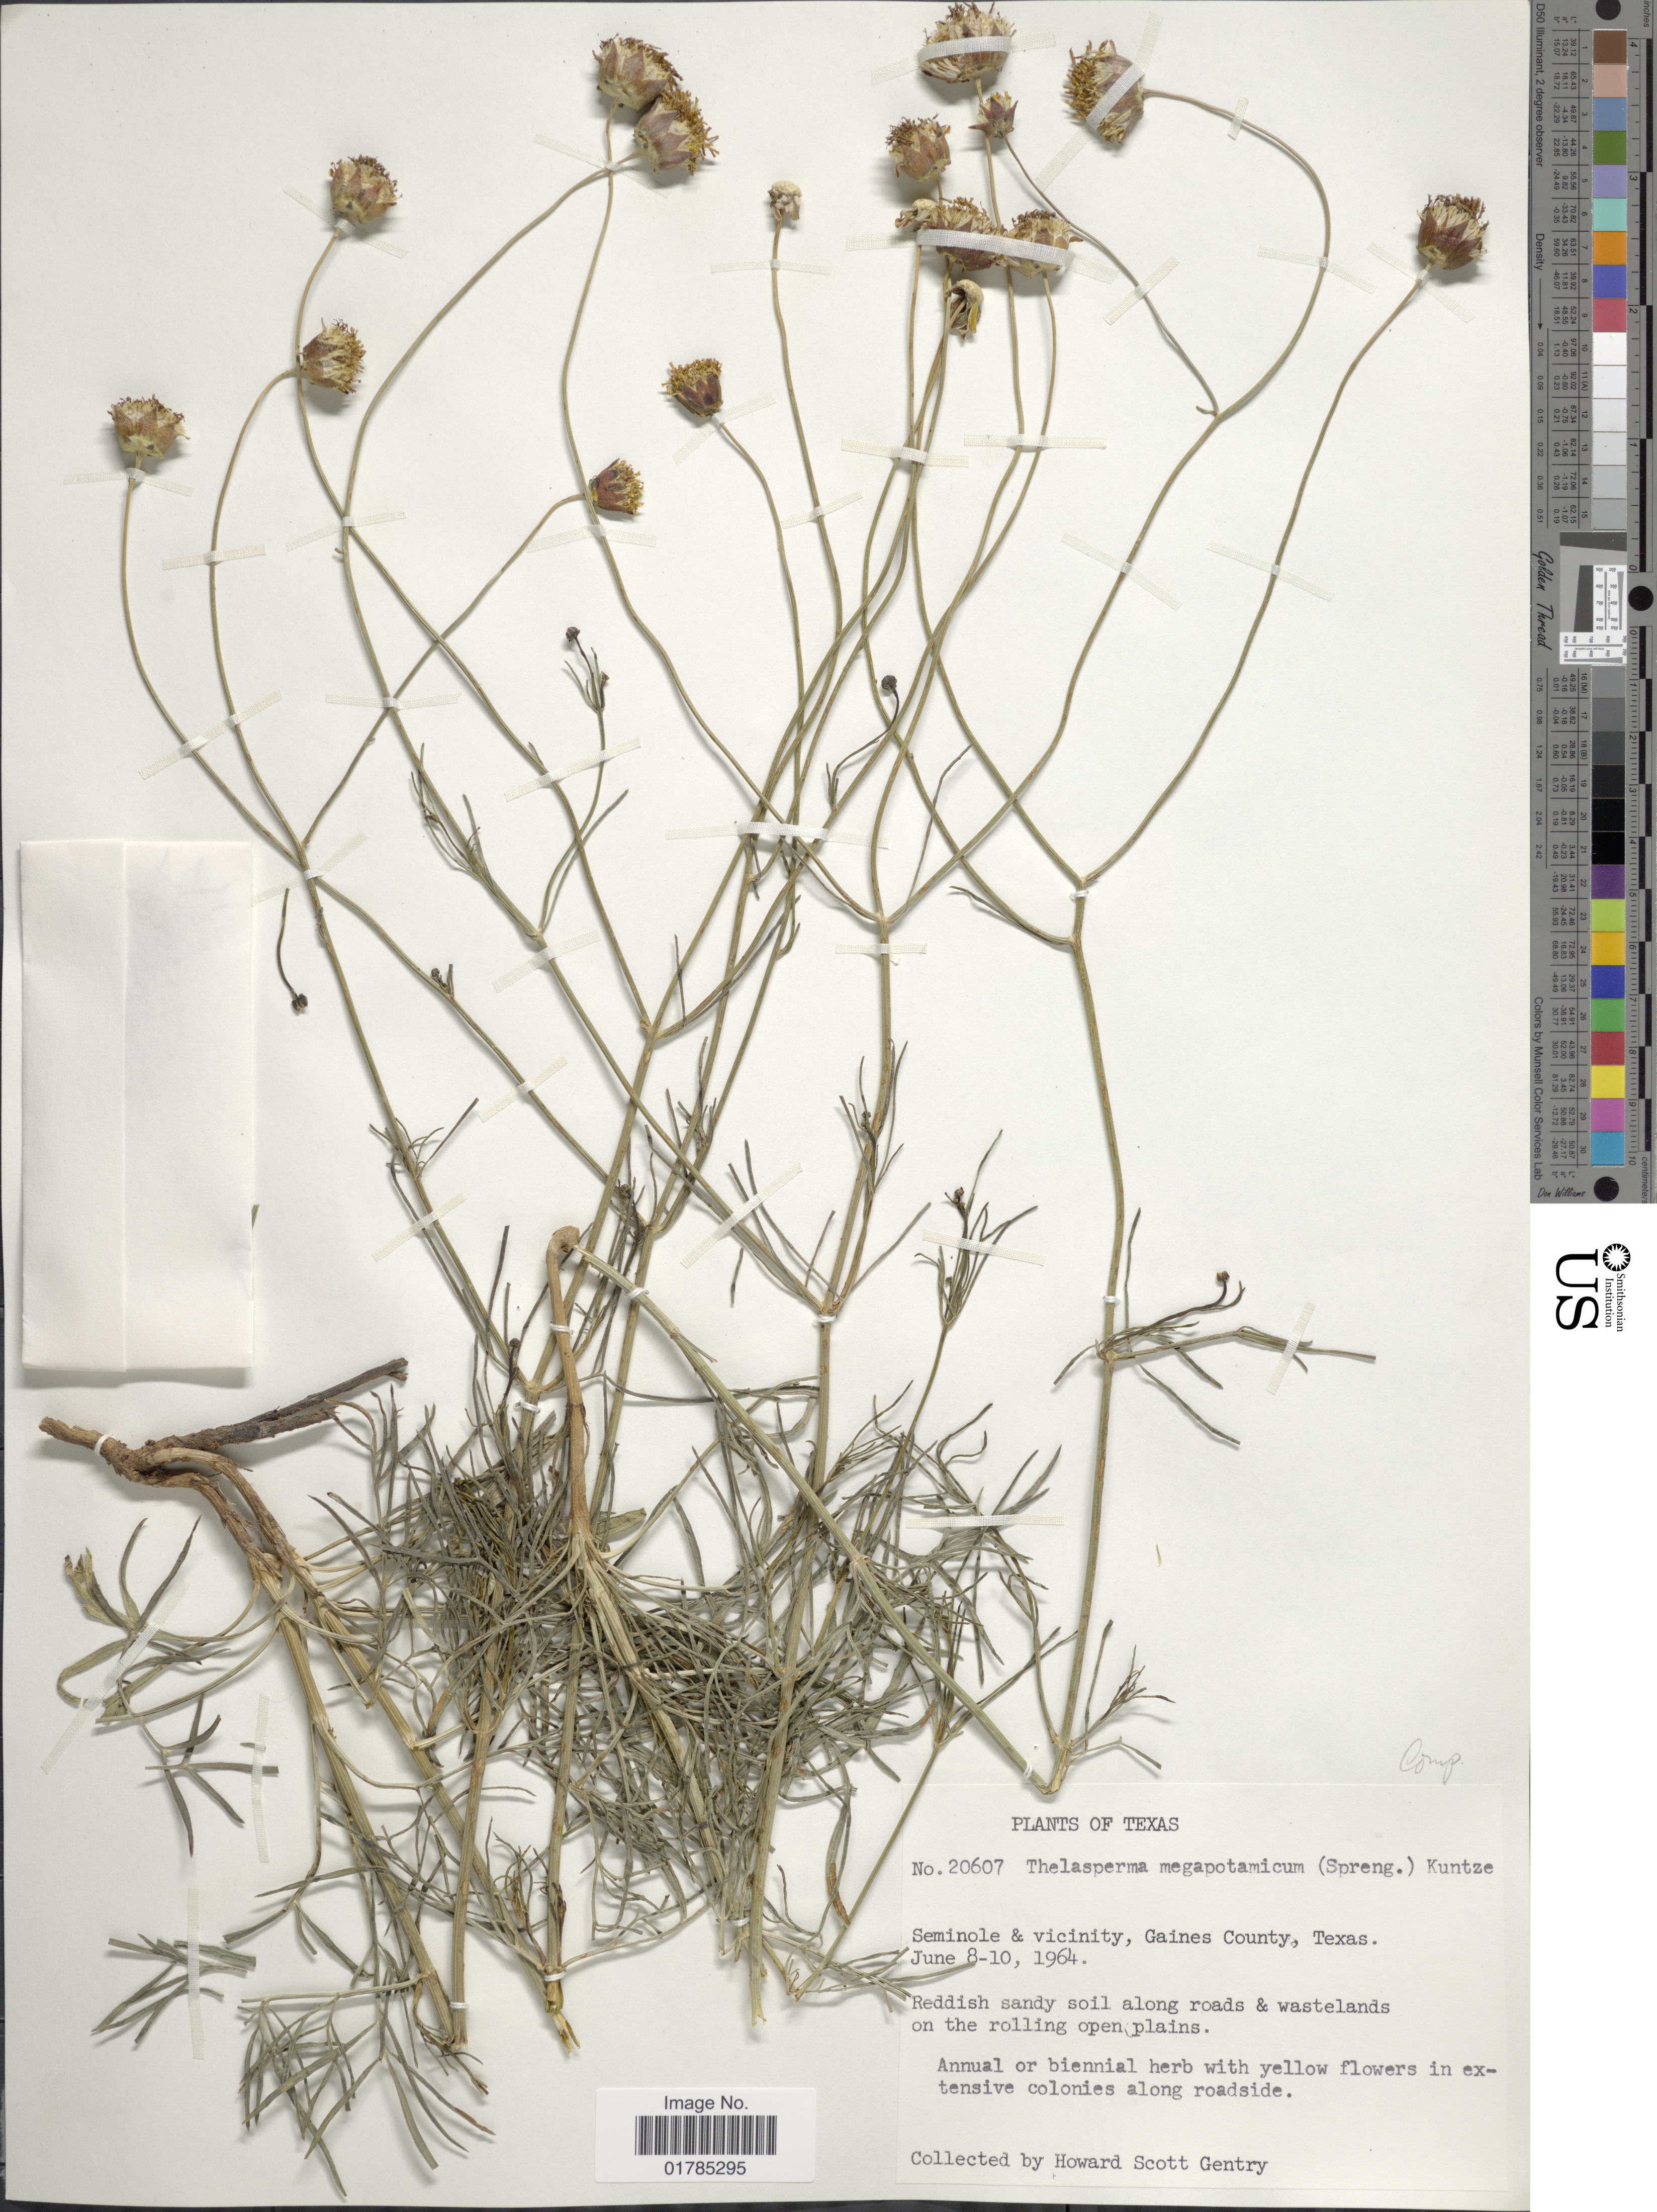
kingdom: Plantae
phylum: Tracheophyta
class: Magnoliopsida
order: Asterales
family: Asteraceae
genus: Thelesperma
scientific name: Thelesperma megapotamicum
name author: (Spreng.) Herter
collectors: H. S. Gentry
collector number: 20607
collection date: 1964-06-08/1964-06-10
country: United States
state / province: Texas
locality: Seminole & vicinity, Gaines County